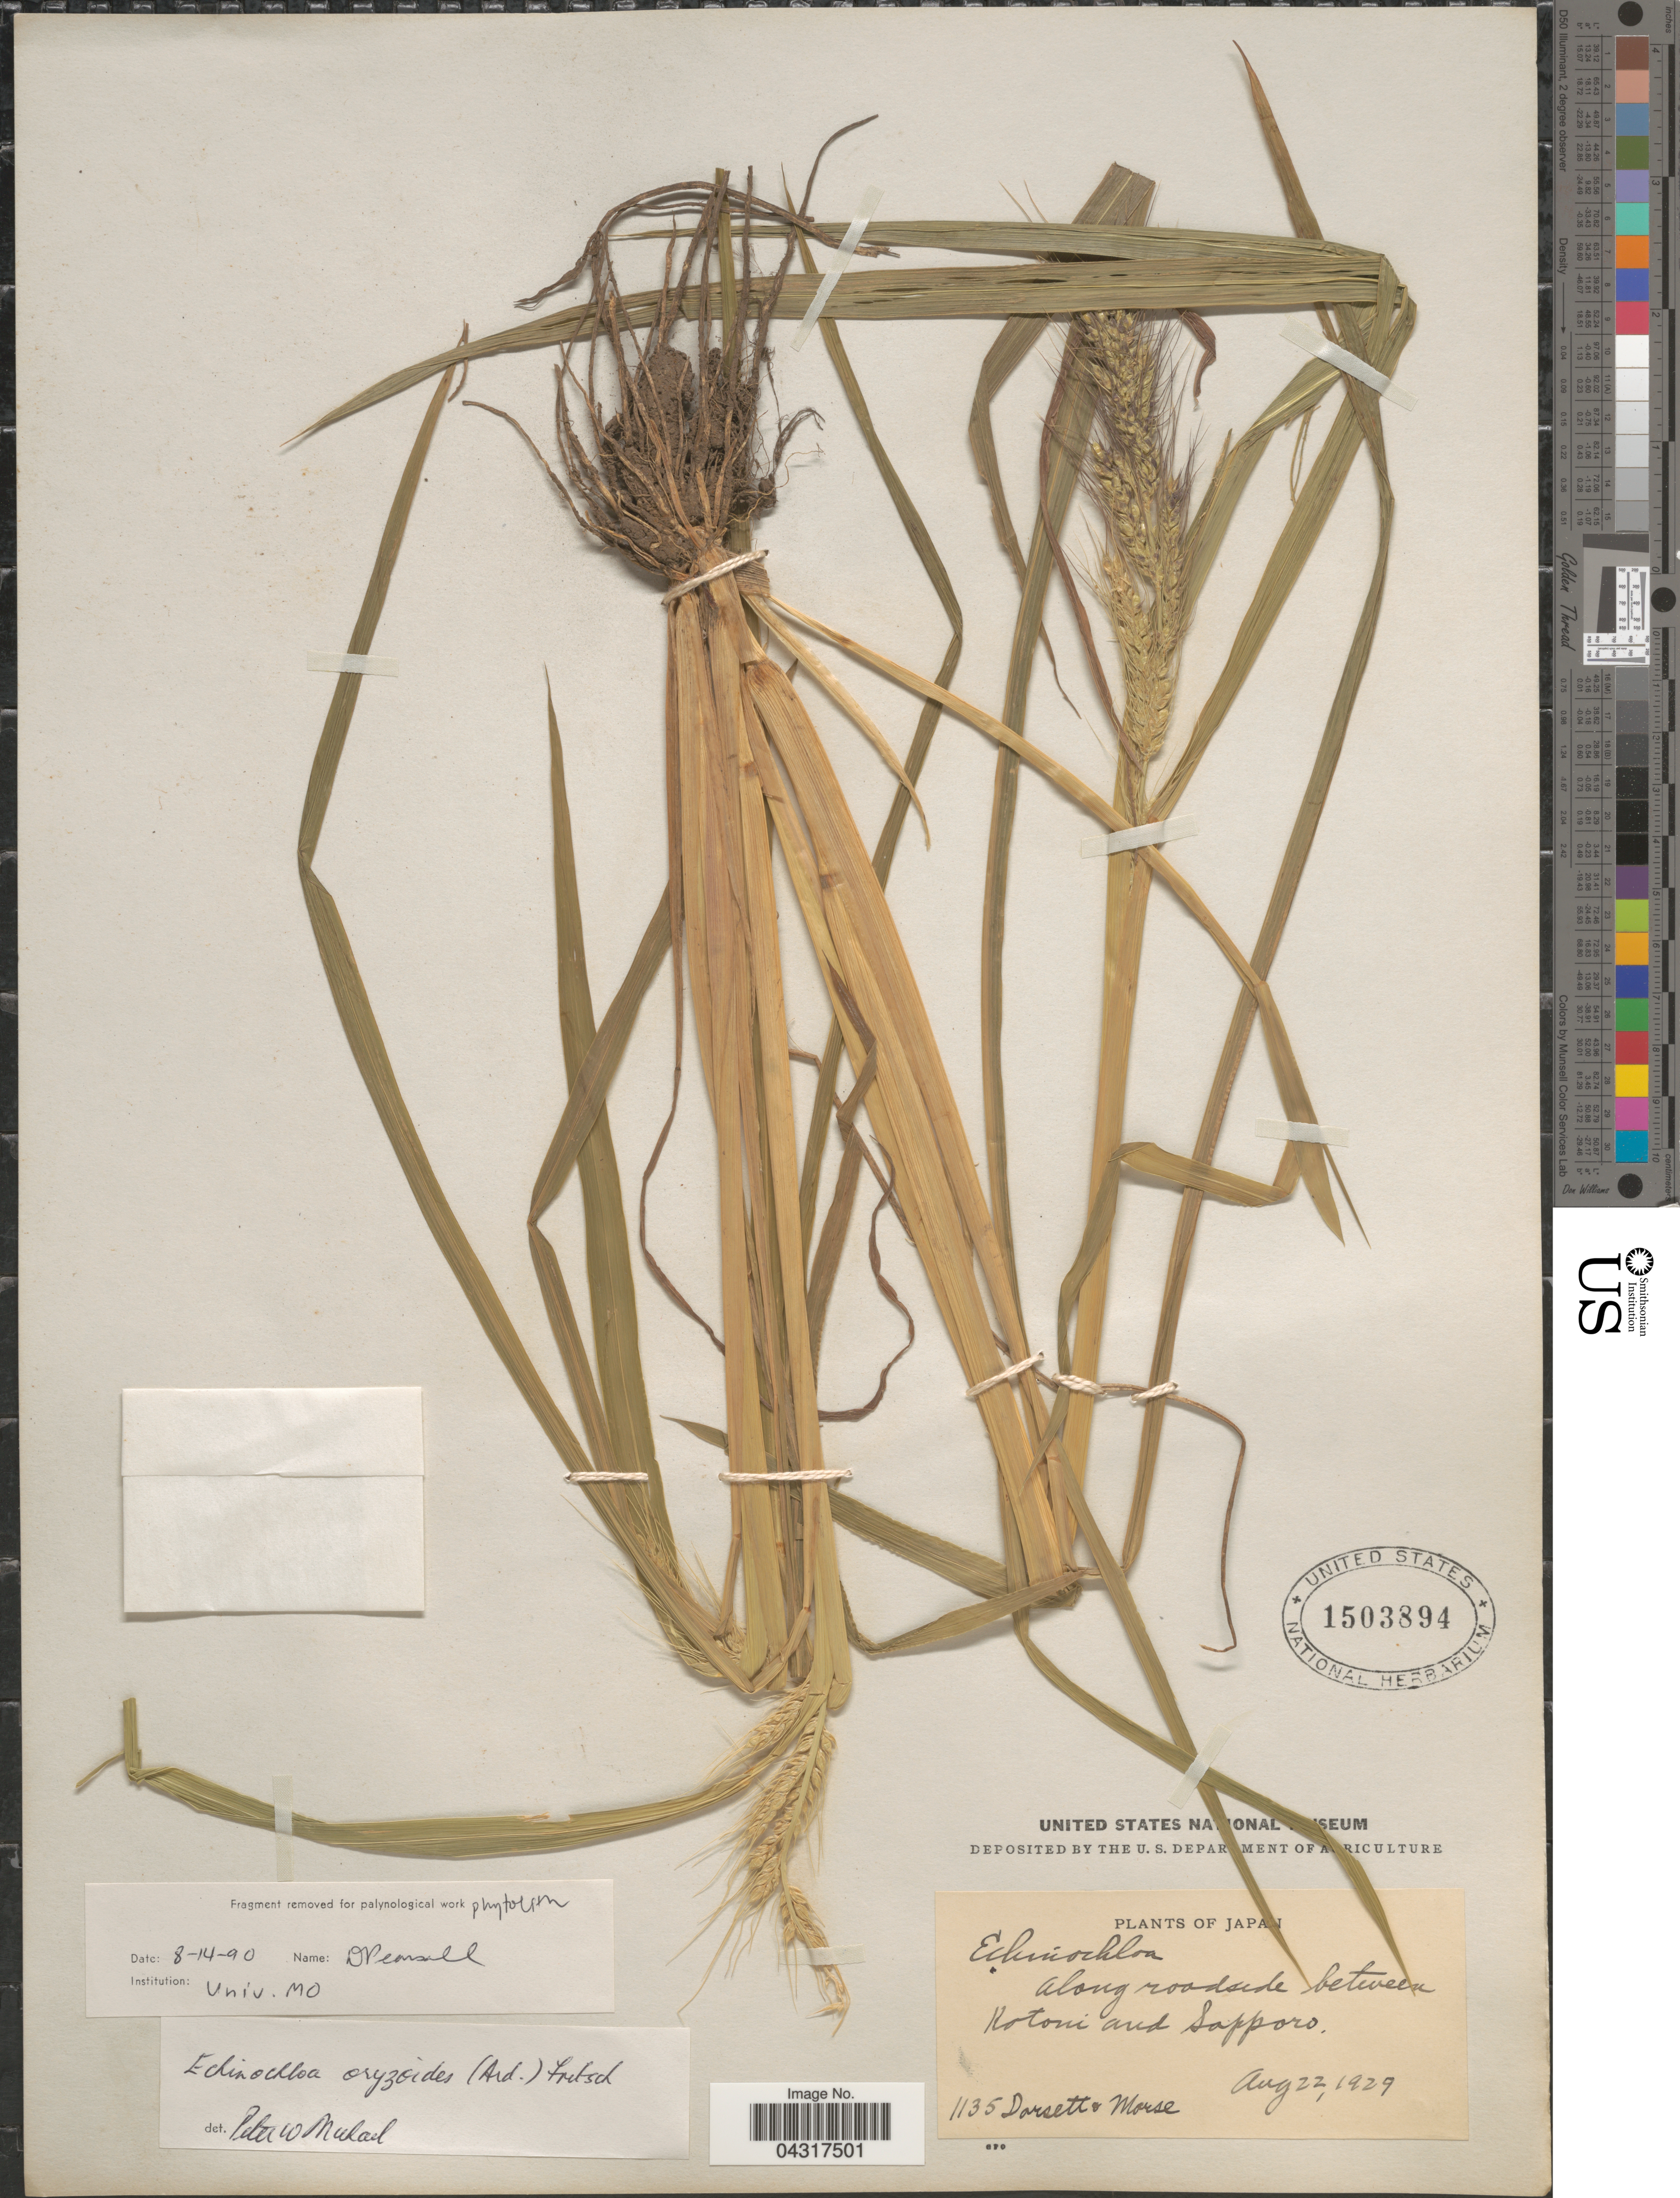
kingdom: Plantae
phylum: Tracheophyta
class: Liliopsida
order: Poales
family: Poaceae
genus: Echinochloa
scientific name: Echinochloa oryzoides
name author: (Ard.) Fritsch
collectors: -- Dorsett & -. Morse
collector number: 1135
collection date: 1929-08-22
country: Japan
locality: Along roadside between Kotoni and Sapporo.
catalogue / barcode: US 1503894